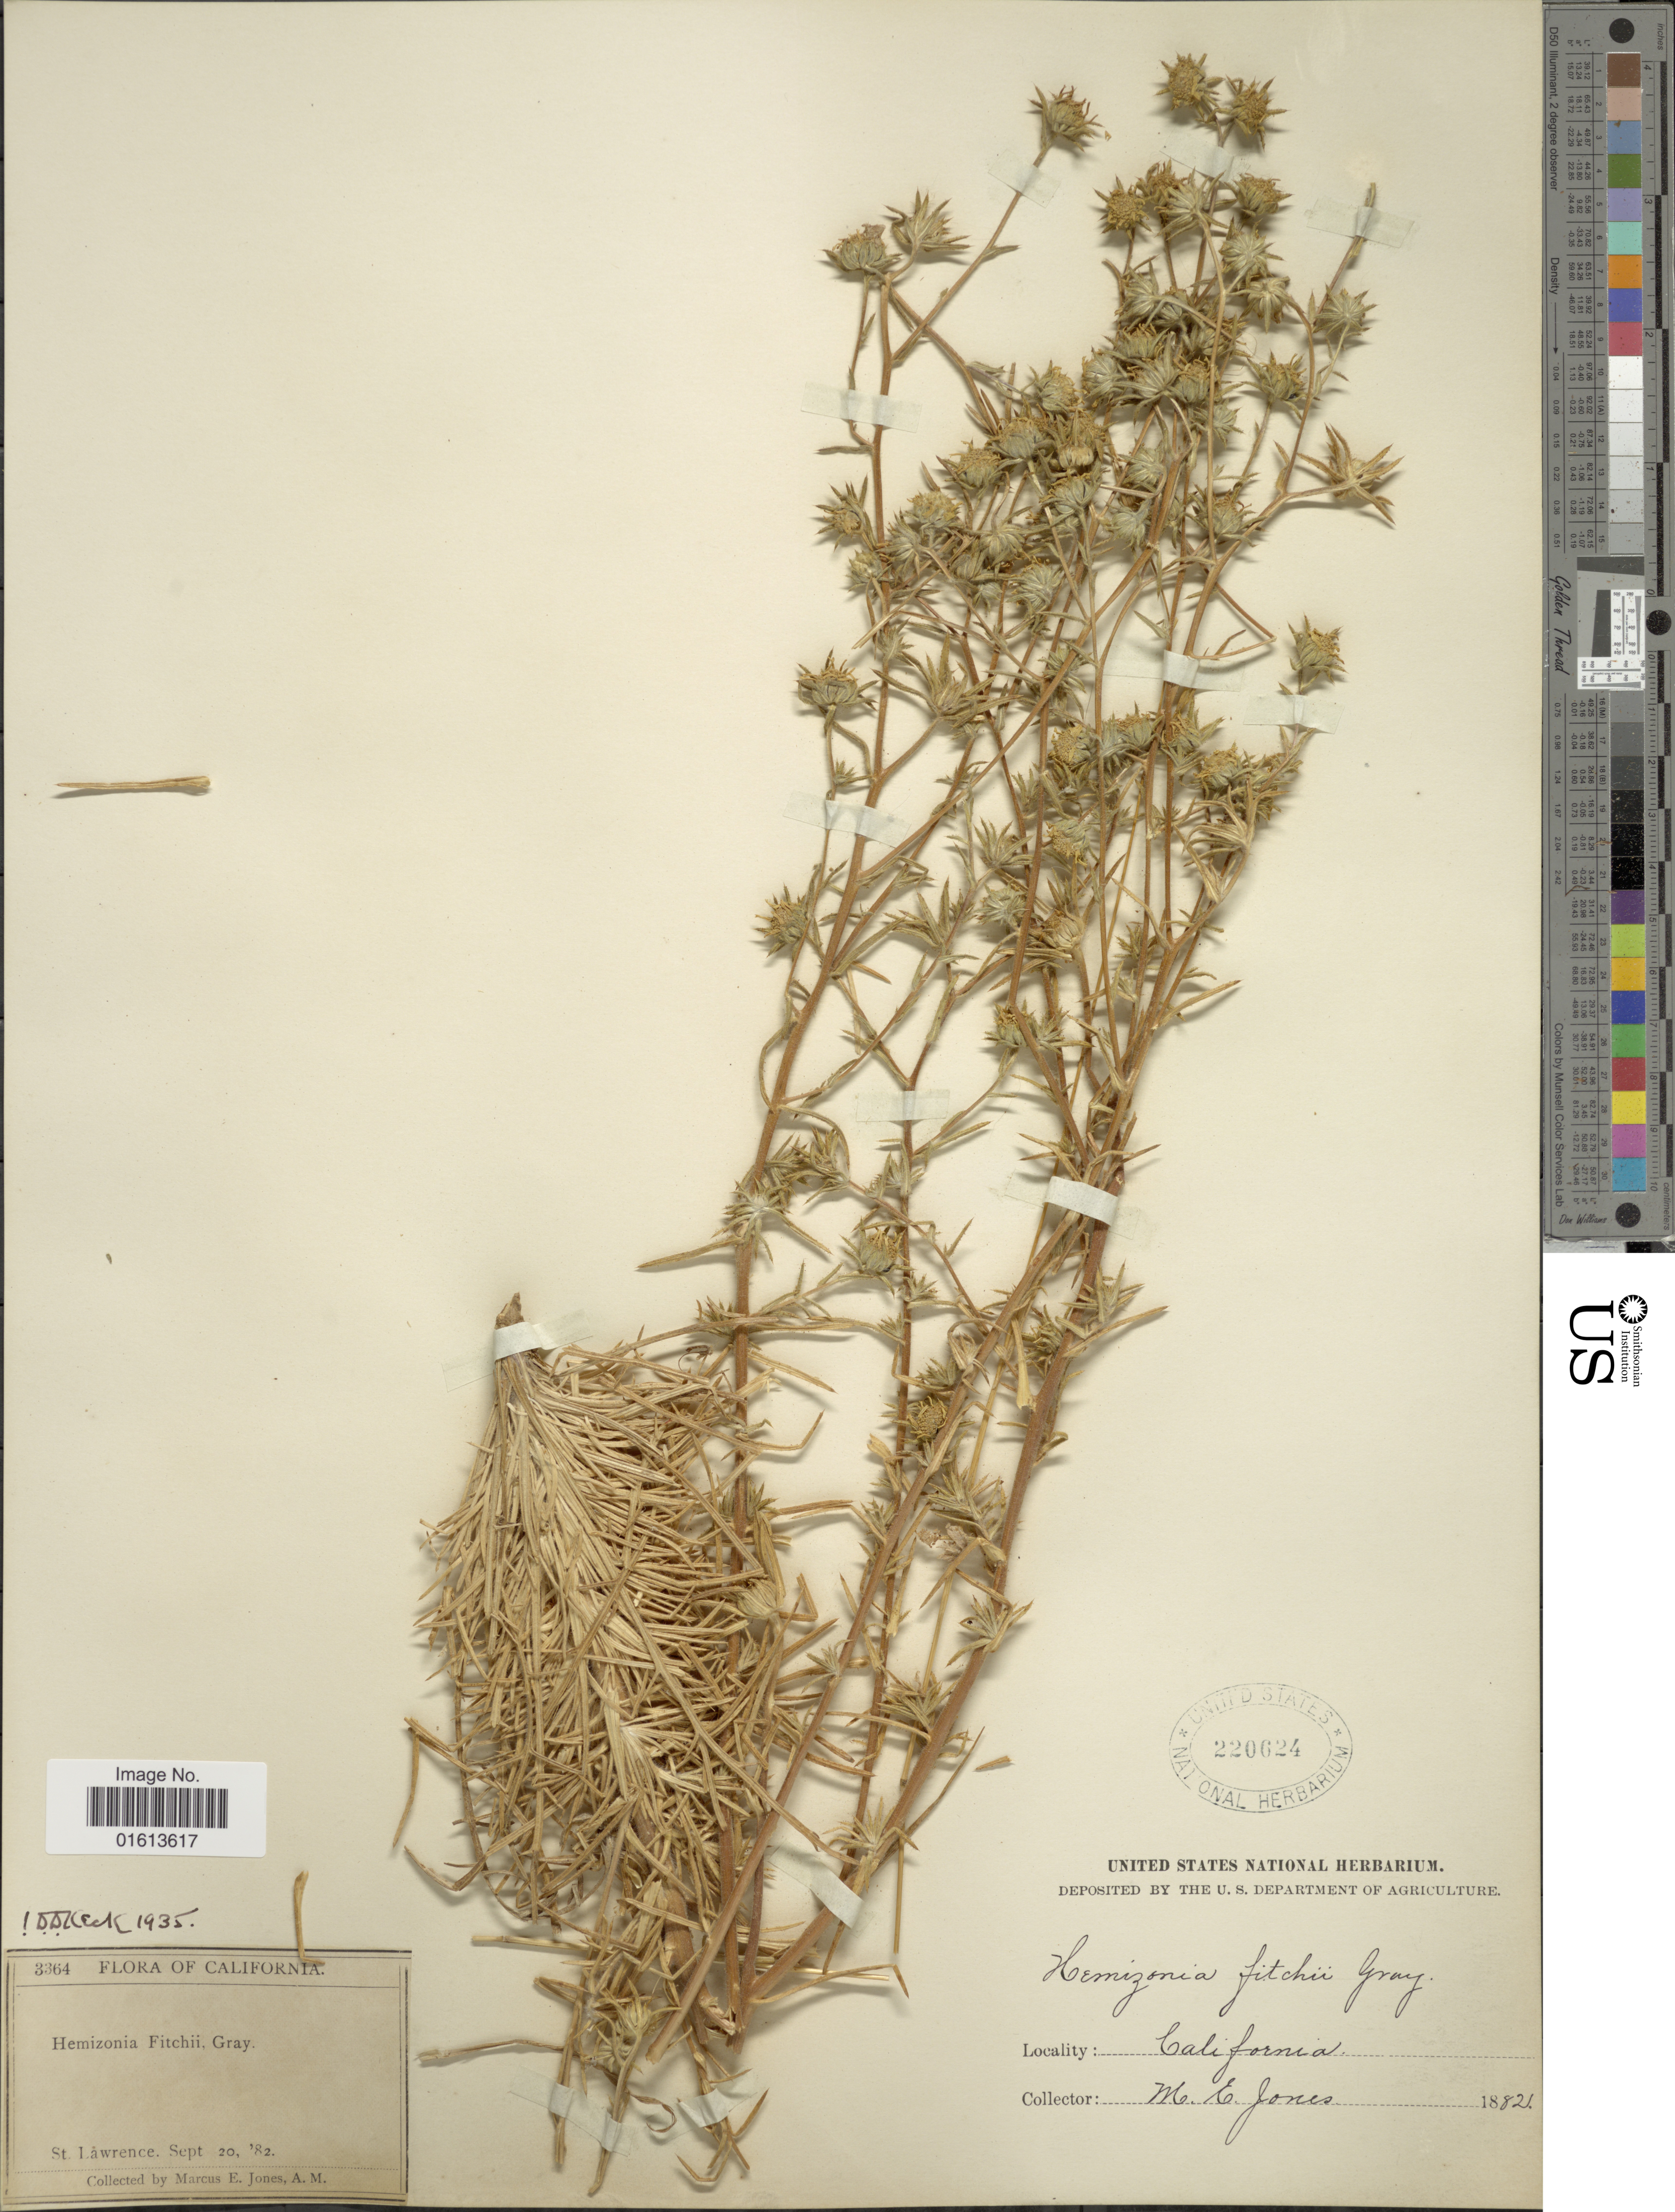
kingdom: Plantae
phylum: Tracheophyta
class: Magnoliopsida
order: Asterales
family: Asteraceae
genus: Centromadia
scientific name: Centromadia fitchii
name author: (A. Gray) Greene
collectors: M. E. Jones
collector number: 3364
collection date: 1882-09-20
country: United States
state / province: California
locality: California. St. Lawrence.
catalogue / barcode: US 220624